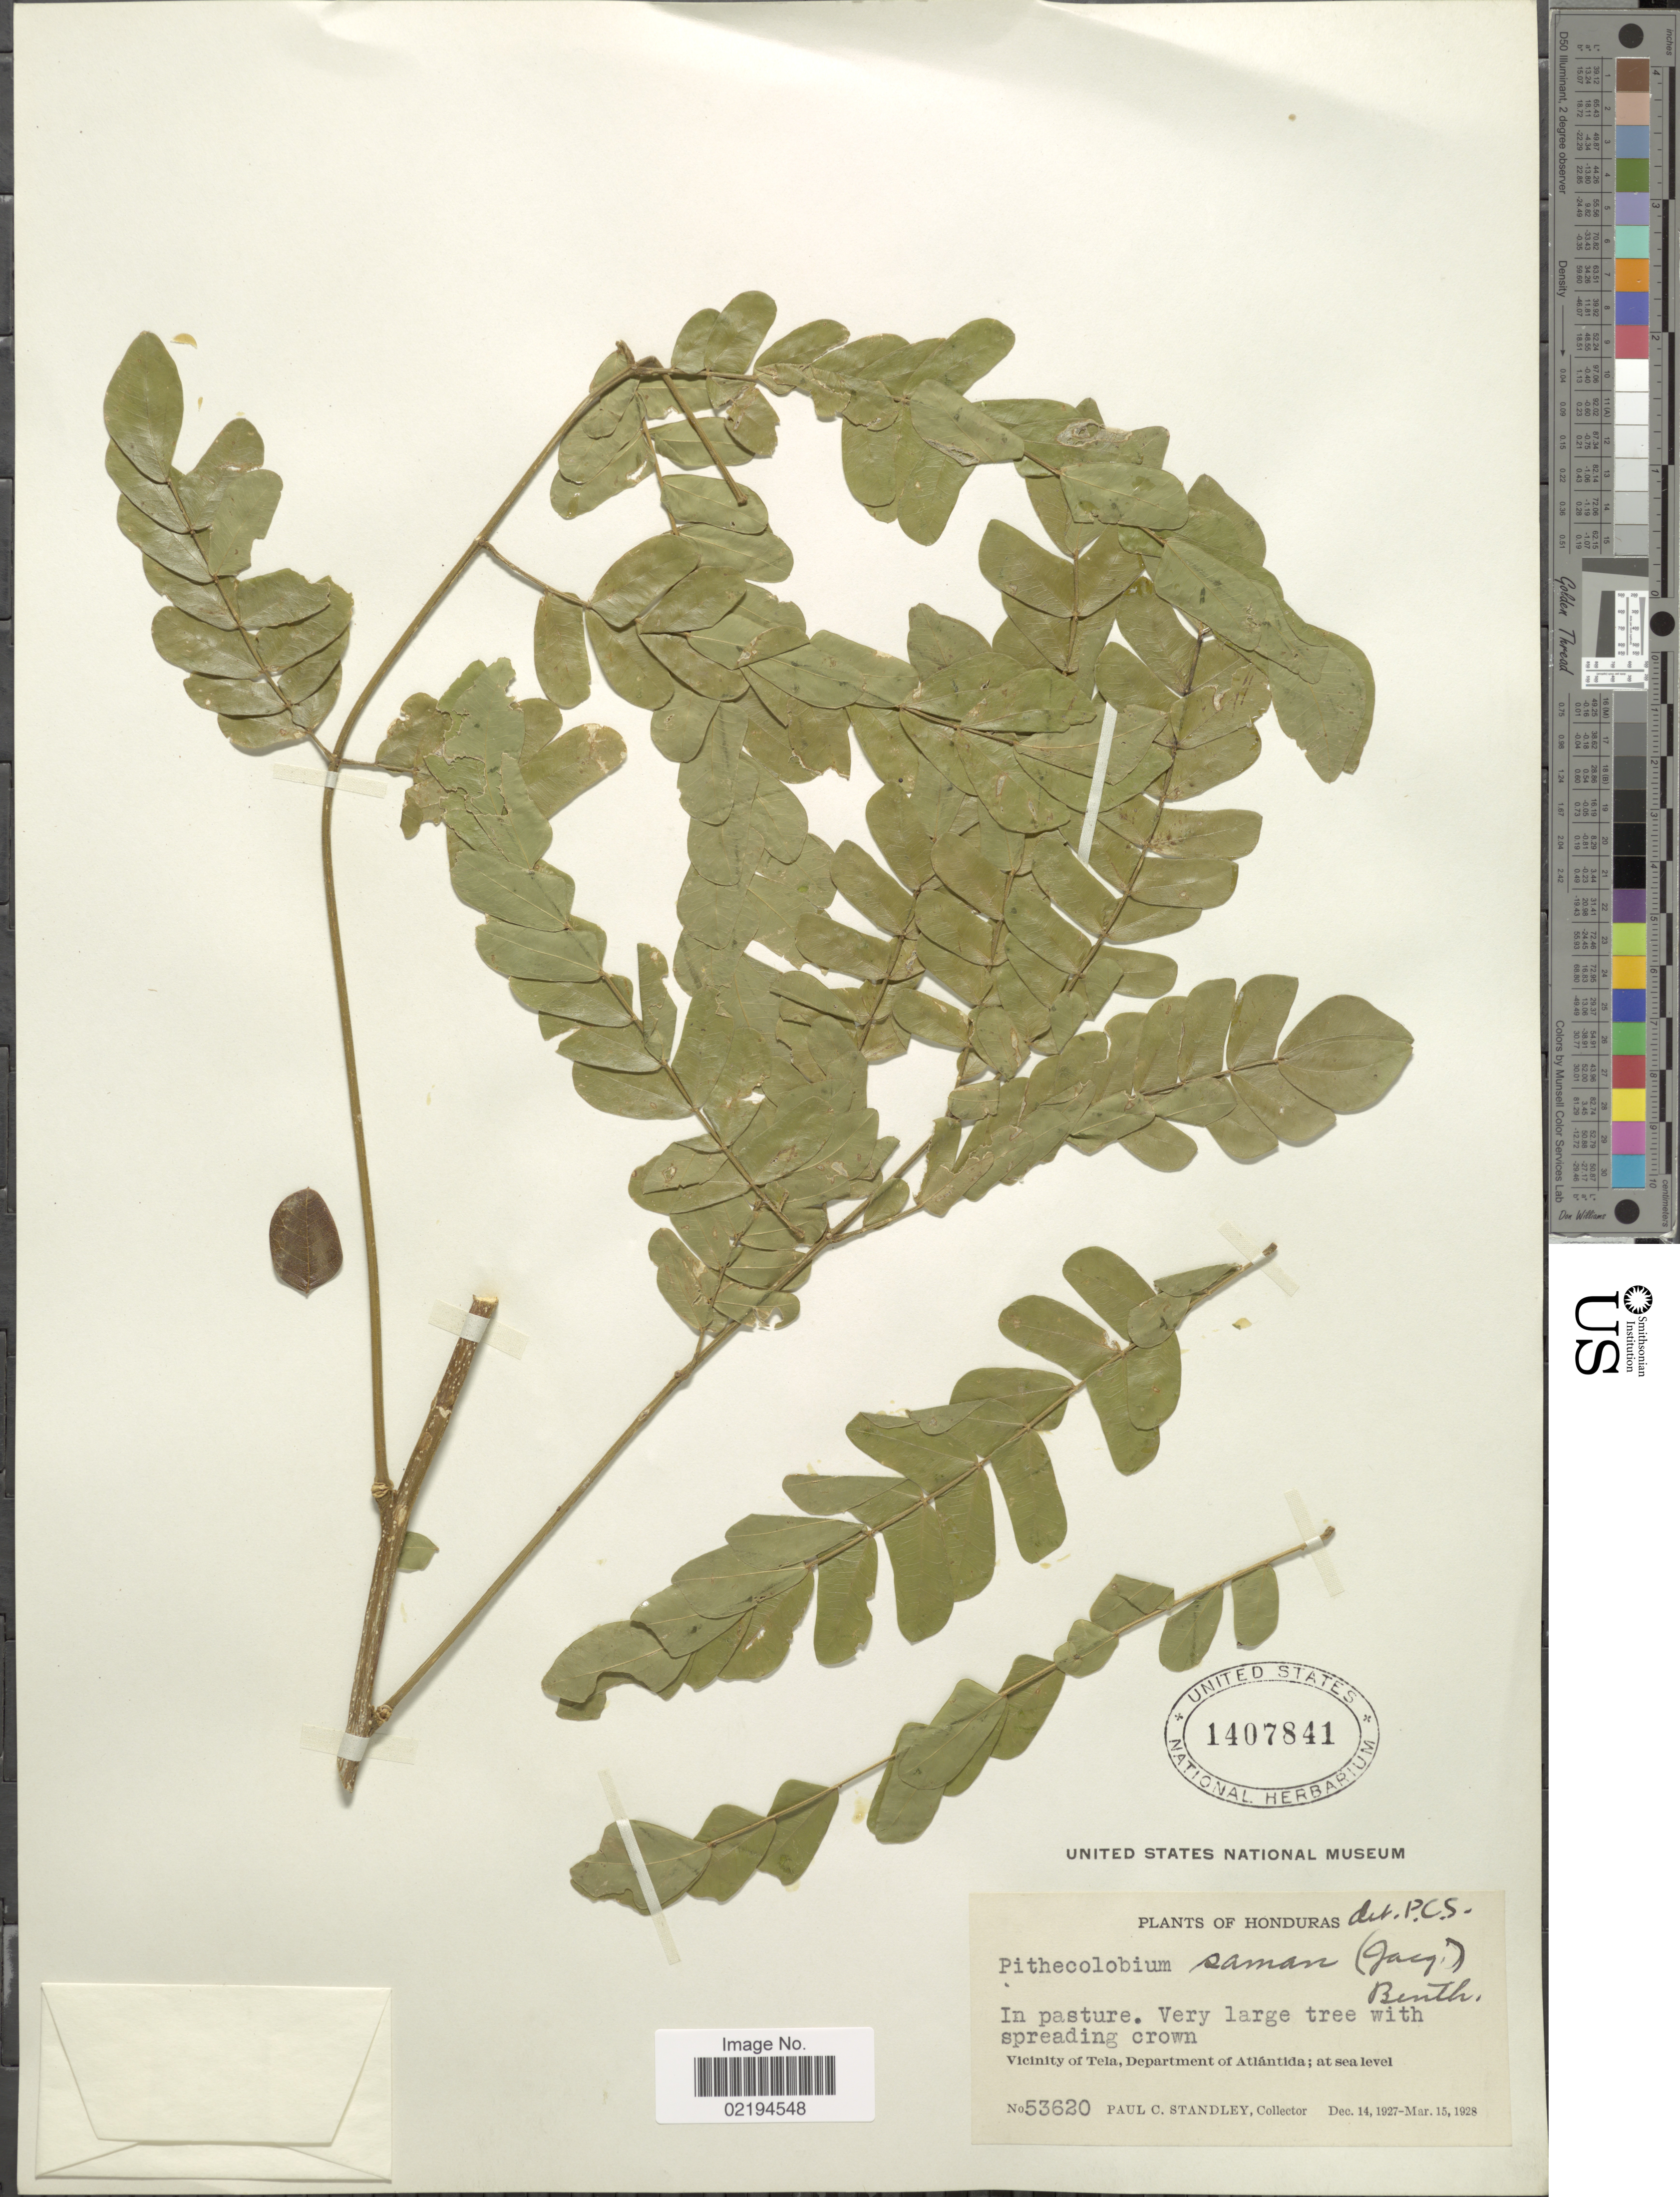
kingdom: Plantae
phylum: Tracheophyta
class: Magnoliopsida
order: Fabales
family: Fabaceae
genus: Samanea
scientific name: Samanea saman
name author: (Jacq.) Merr.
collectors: P. C. Standley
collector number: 53620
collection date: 1927-12-14/1928-03-15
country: Honduras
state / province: Atlántida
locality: In pasture, vicinity of Tela.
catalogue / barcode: US 1407841